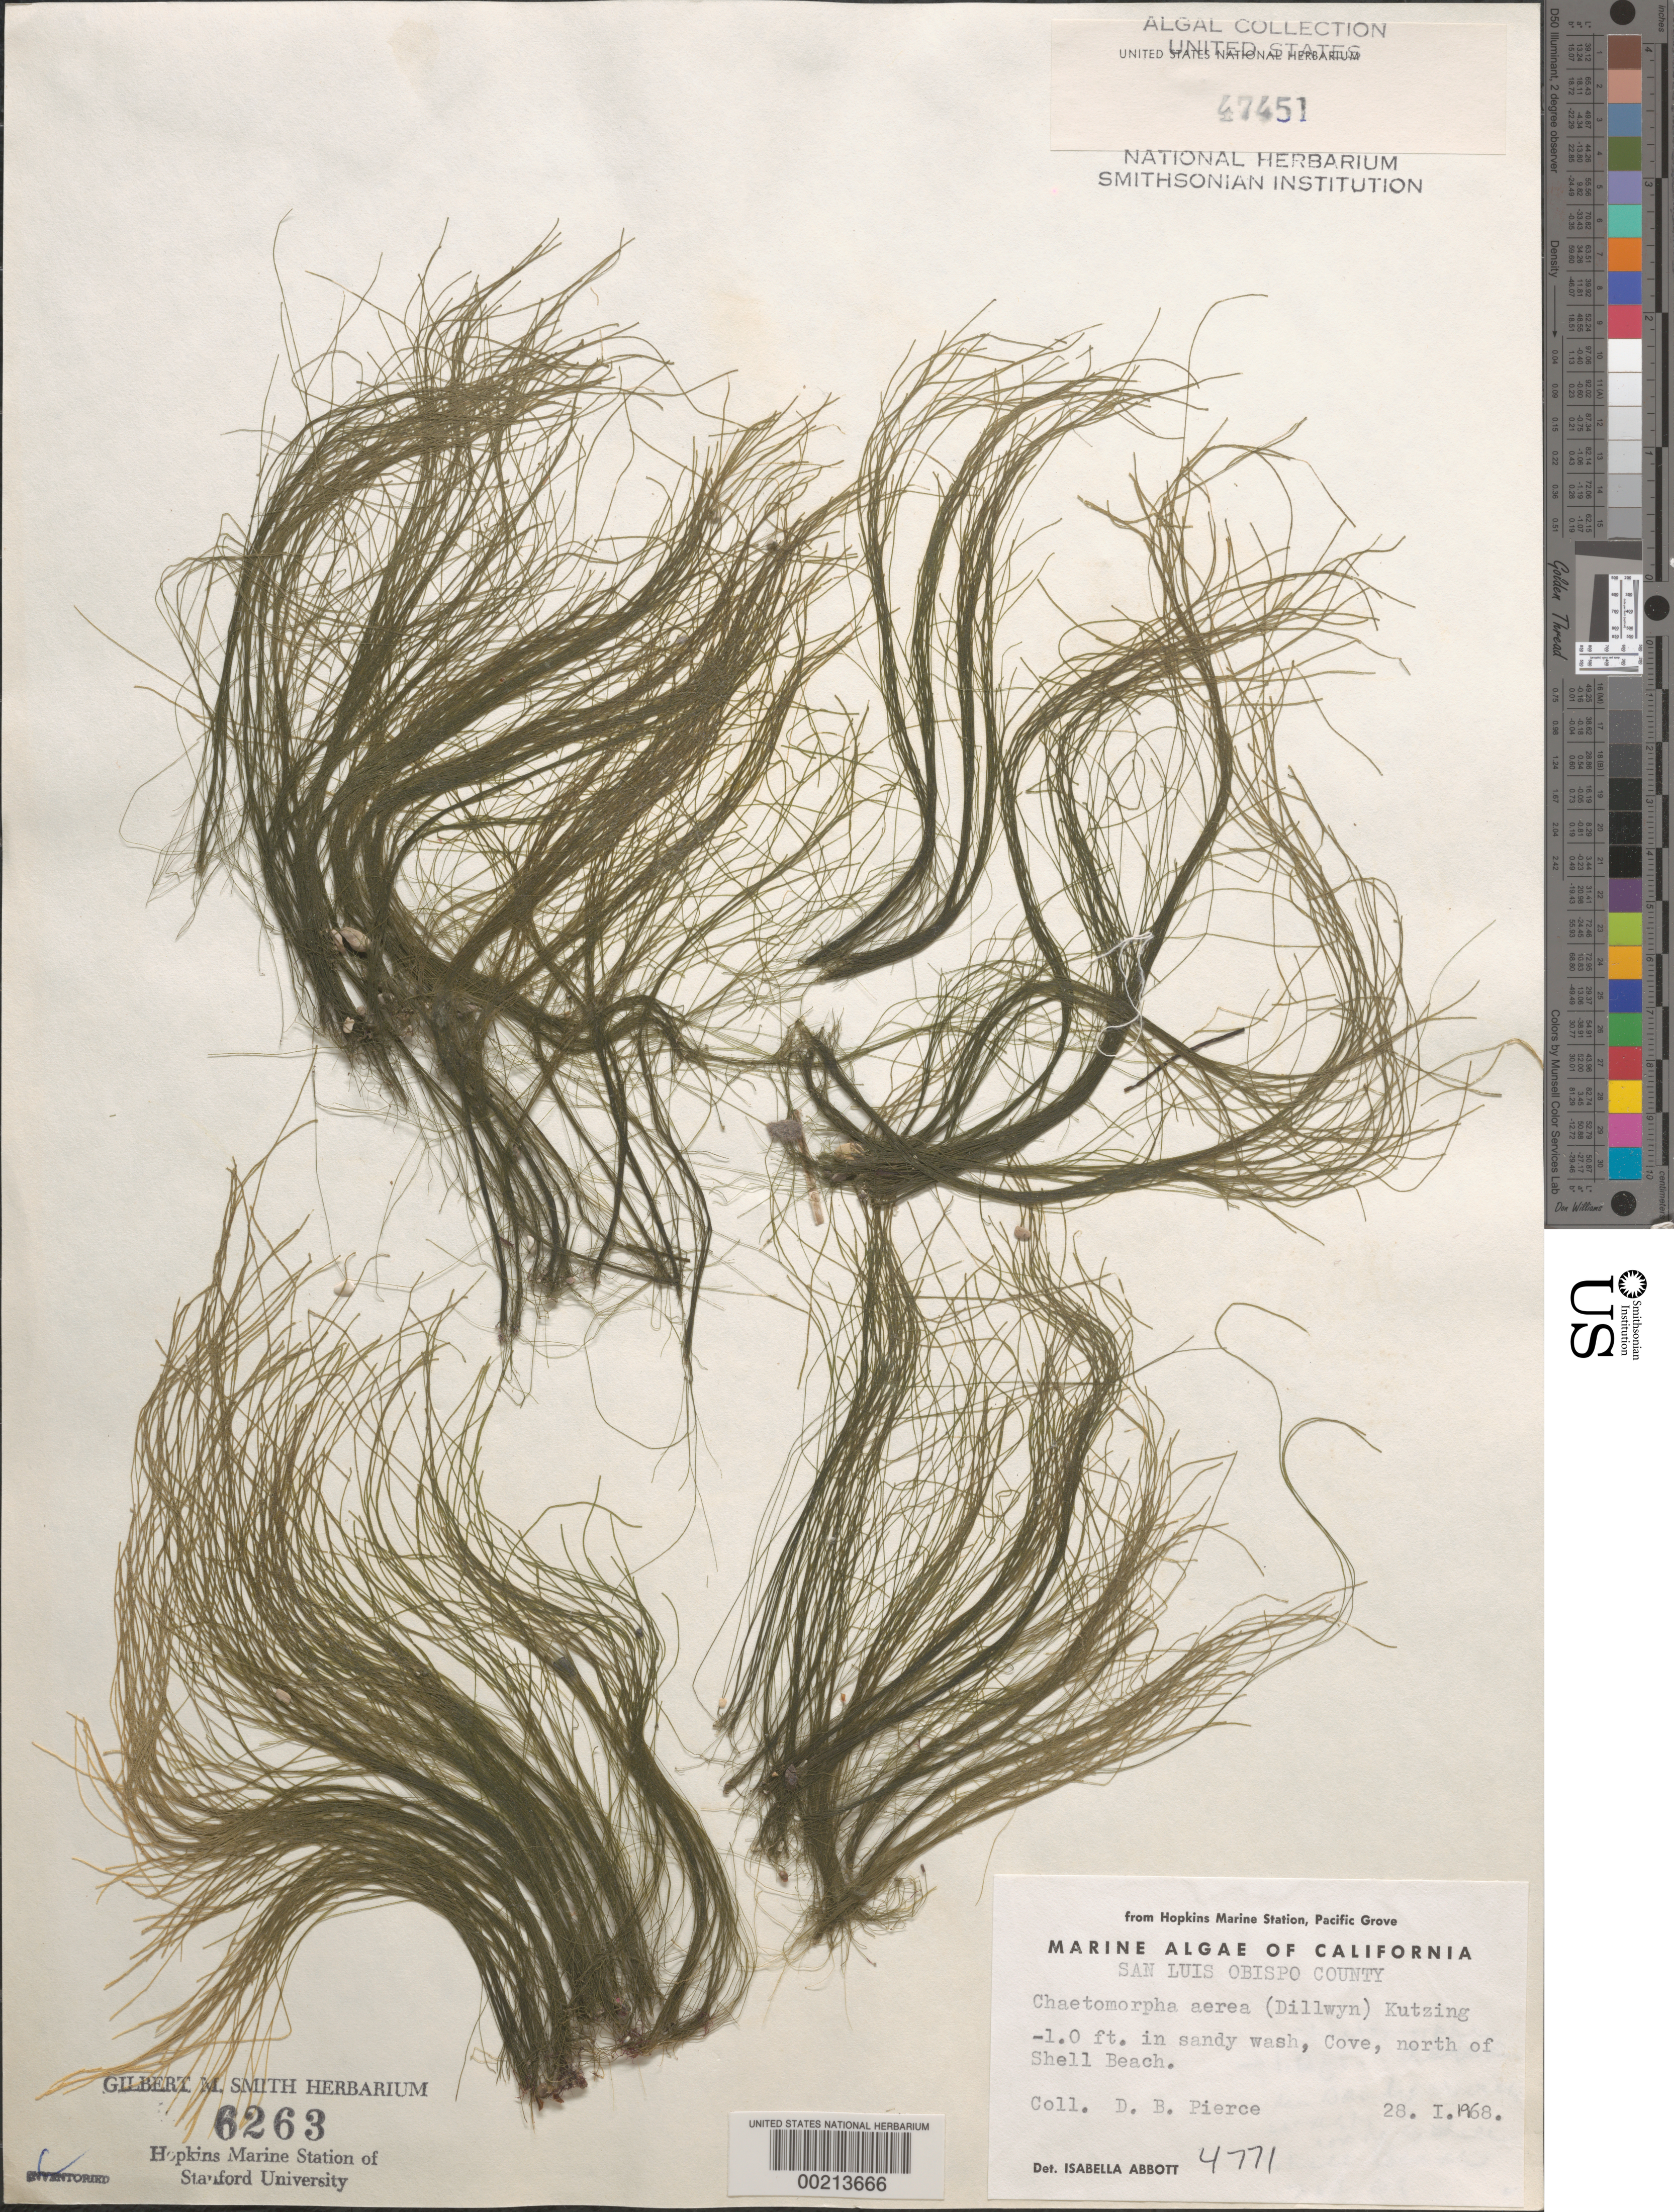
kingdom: Plantae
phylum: Chlorophyta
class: Ulvophyceae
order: Cladophorales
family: Cladophoraceae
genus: Chaetomorpha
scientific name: Chaetomorpha aerea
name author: (Dillwyn) Kütz.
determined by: Abbott, Isabella A.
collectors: D. Pierce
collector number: IAA 4771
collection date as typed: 28 Jan 1968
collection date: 1968-01-28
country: United States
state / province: California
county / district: San Luis Obispo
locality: Cove north of Shell Beach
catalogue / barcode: US 47451